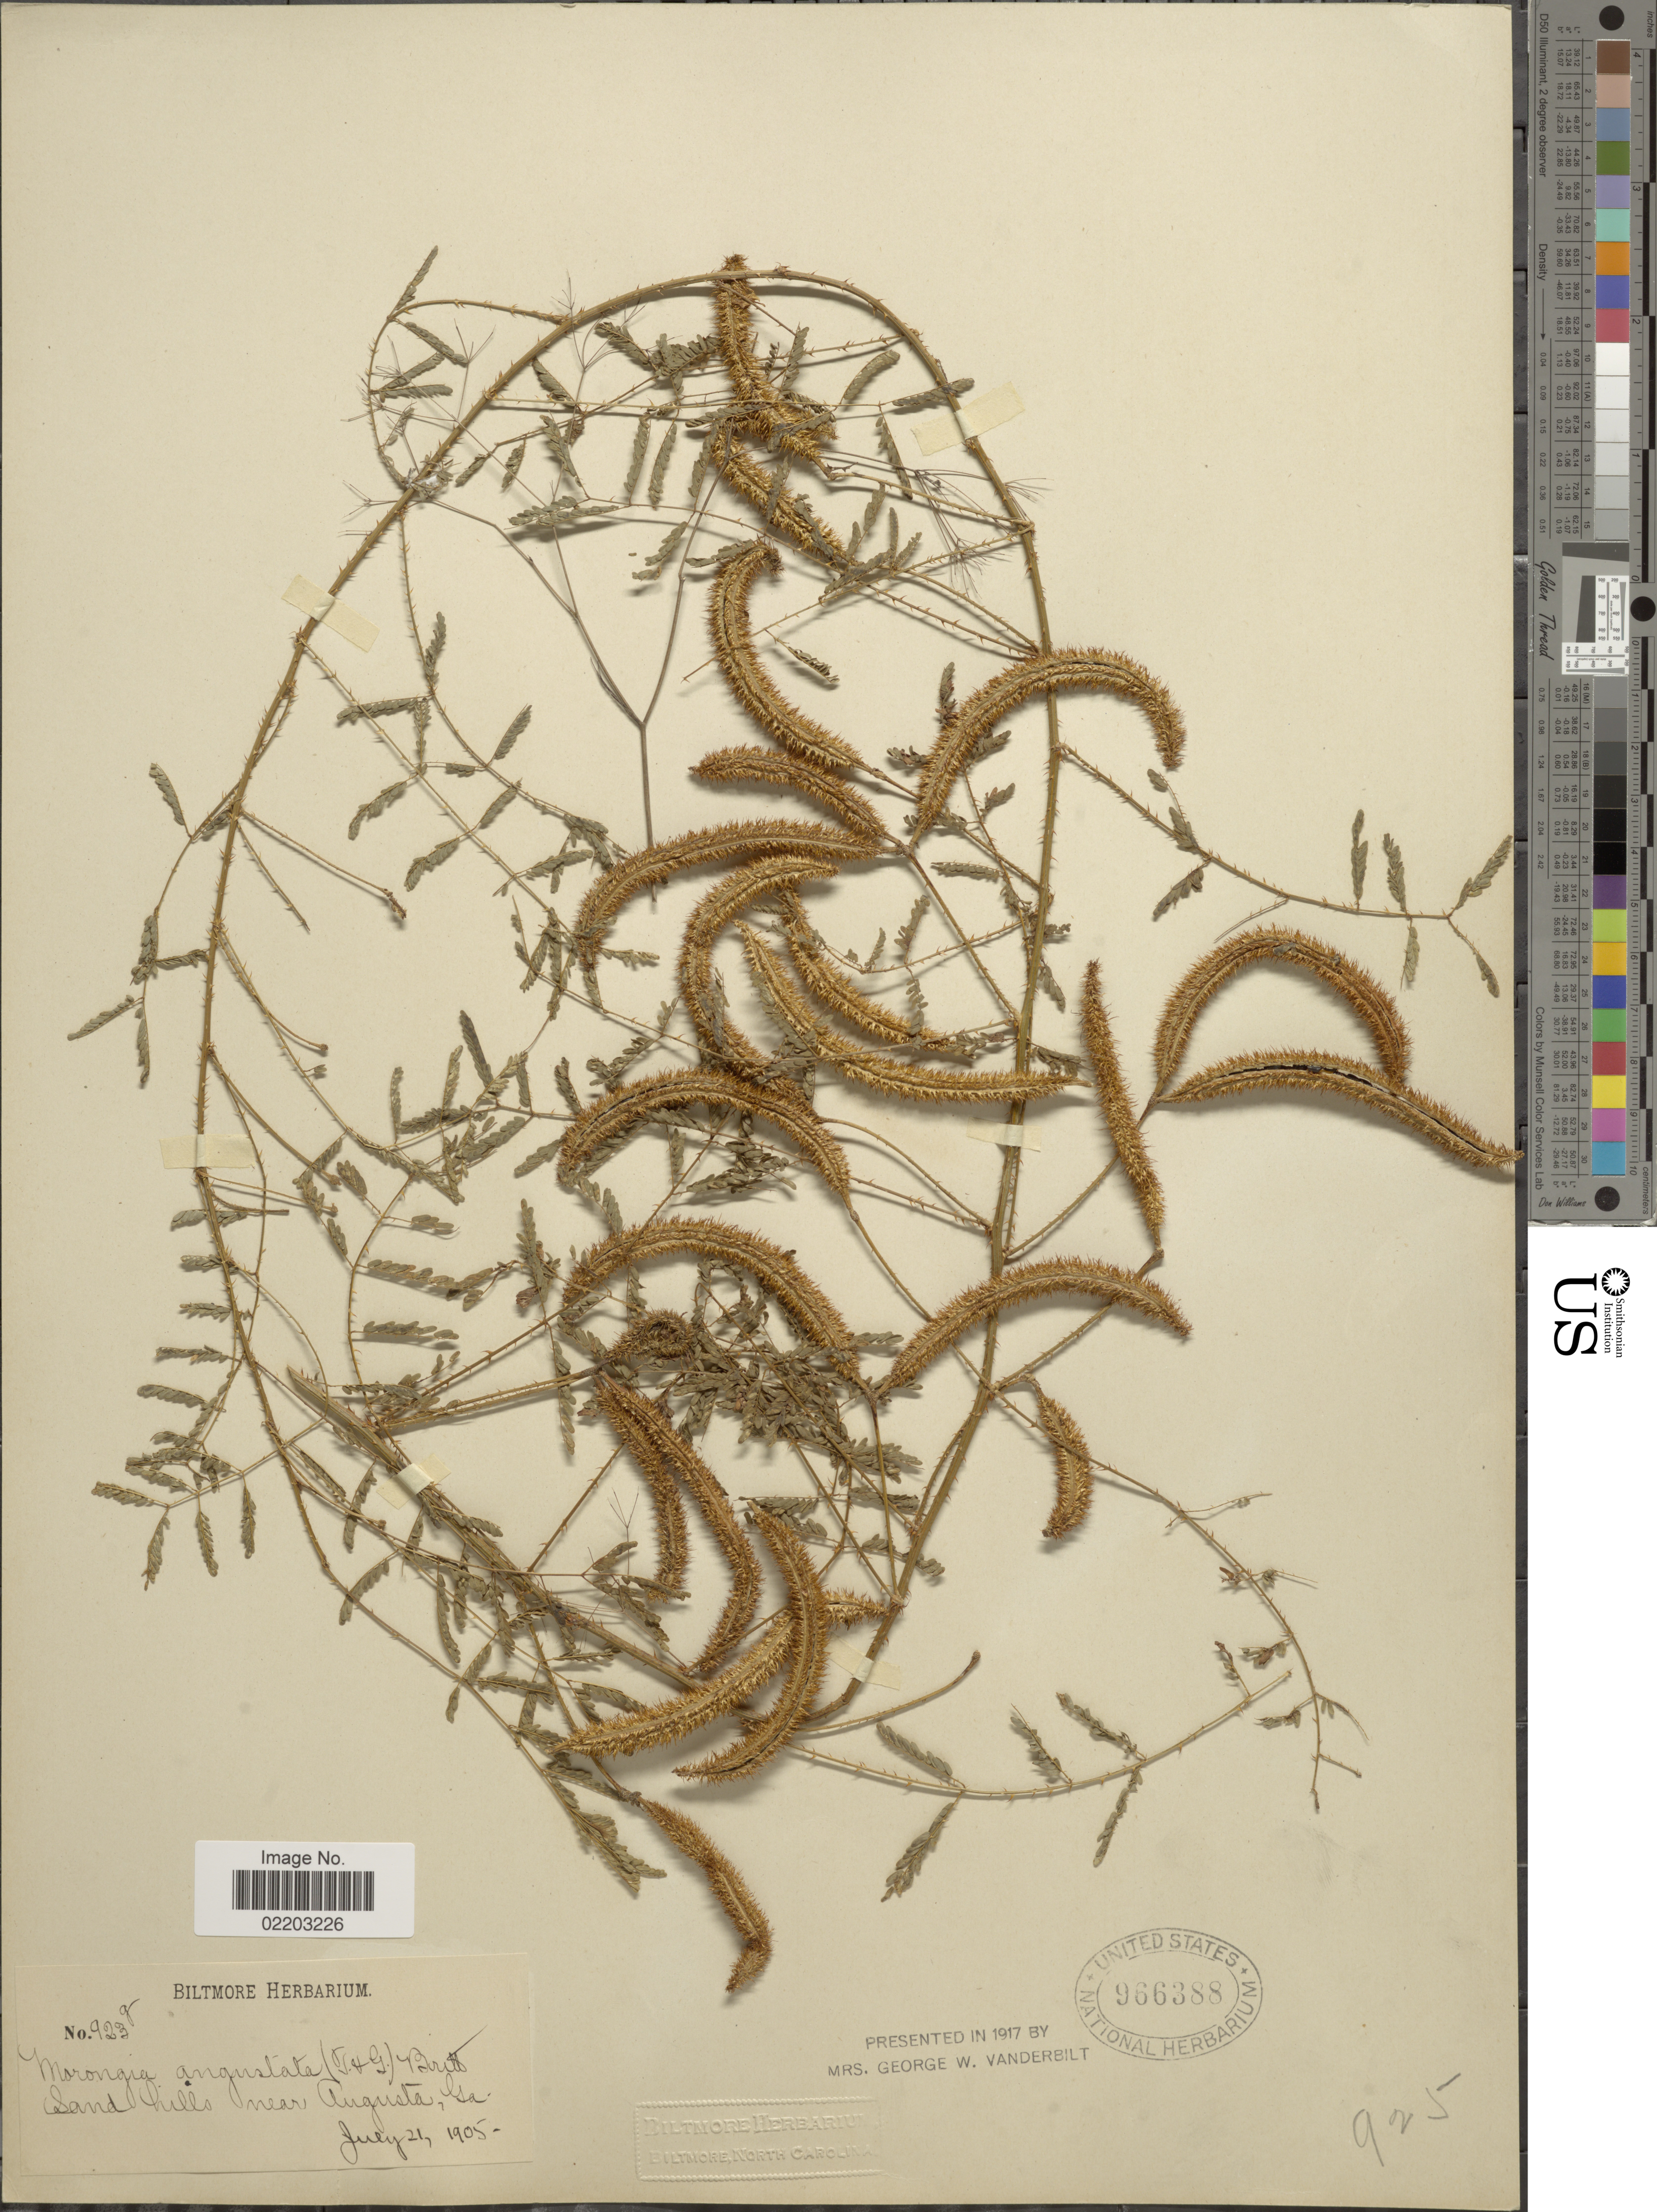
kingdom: Plantae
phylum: Tracheophyta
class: Magnoliopsida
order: Fabales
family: Fabaceae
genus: Mimosa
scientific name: Mimosa microphylla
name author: Dryand.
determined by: Strong, M. T., (US), Smithsonian Institution - National Museum of Natural History (UNITED STATES)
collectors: ex herb. Biltmore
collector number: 923g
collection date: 1905-07-21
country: United States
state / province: Georgia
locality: Sand hills near Augusta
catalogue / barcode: US 966388